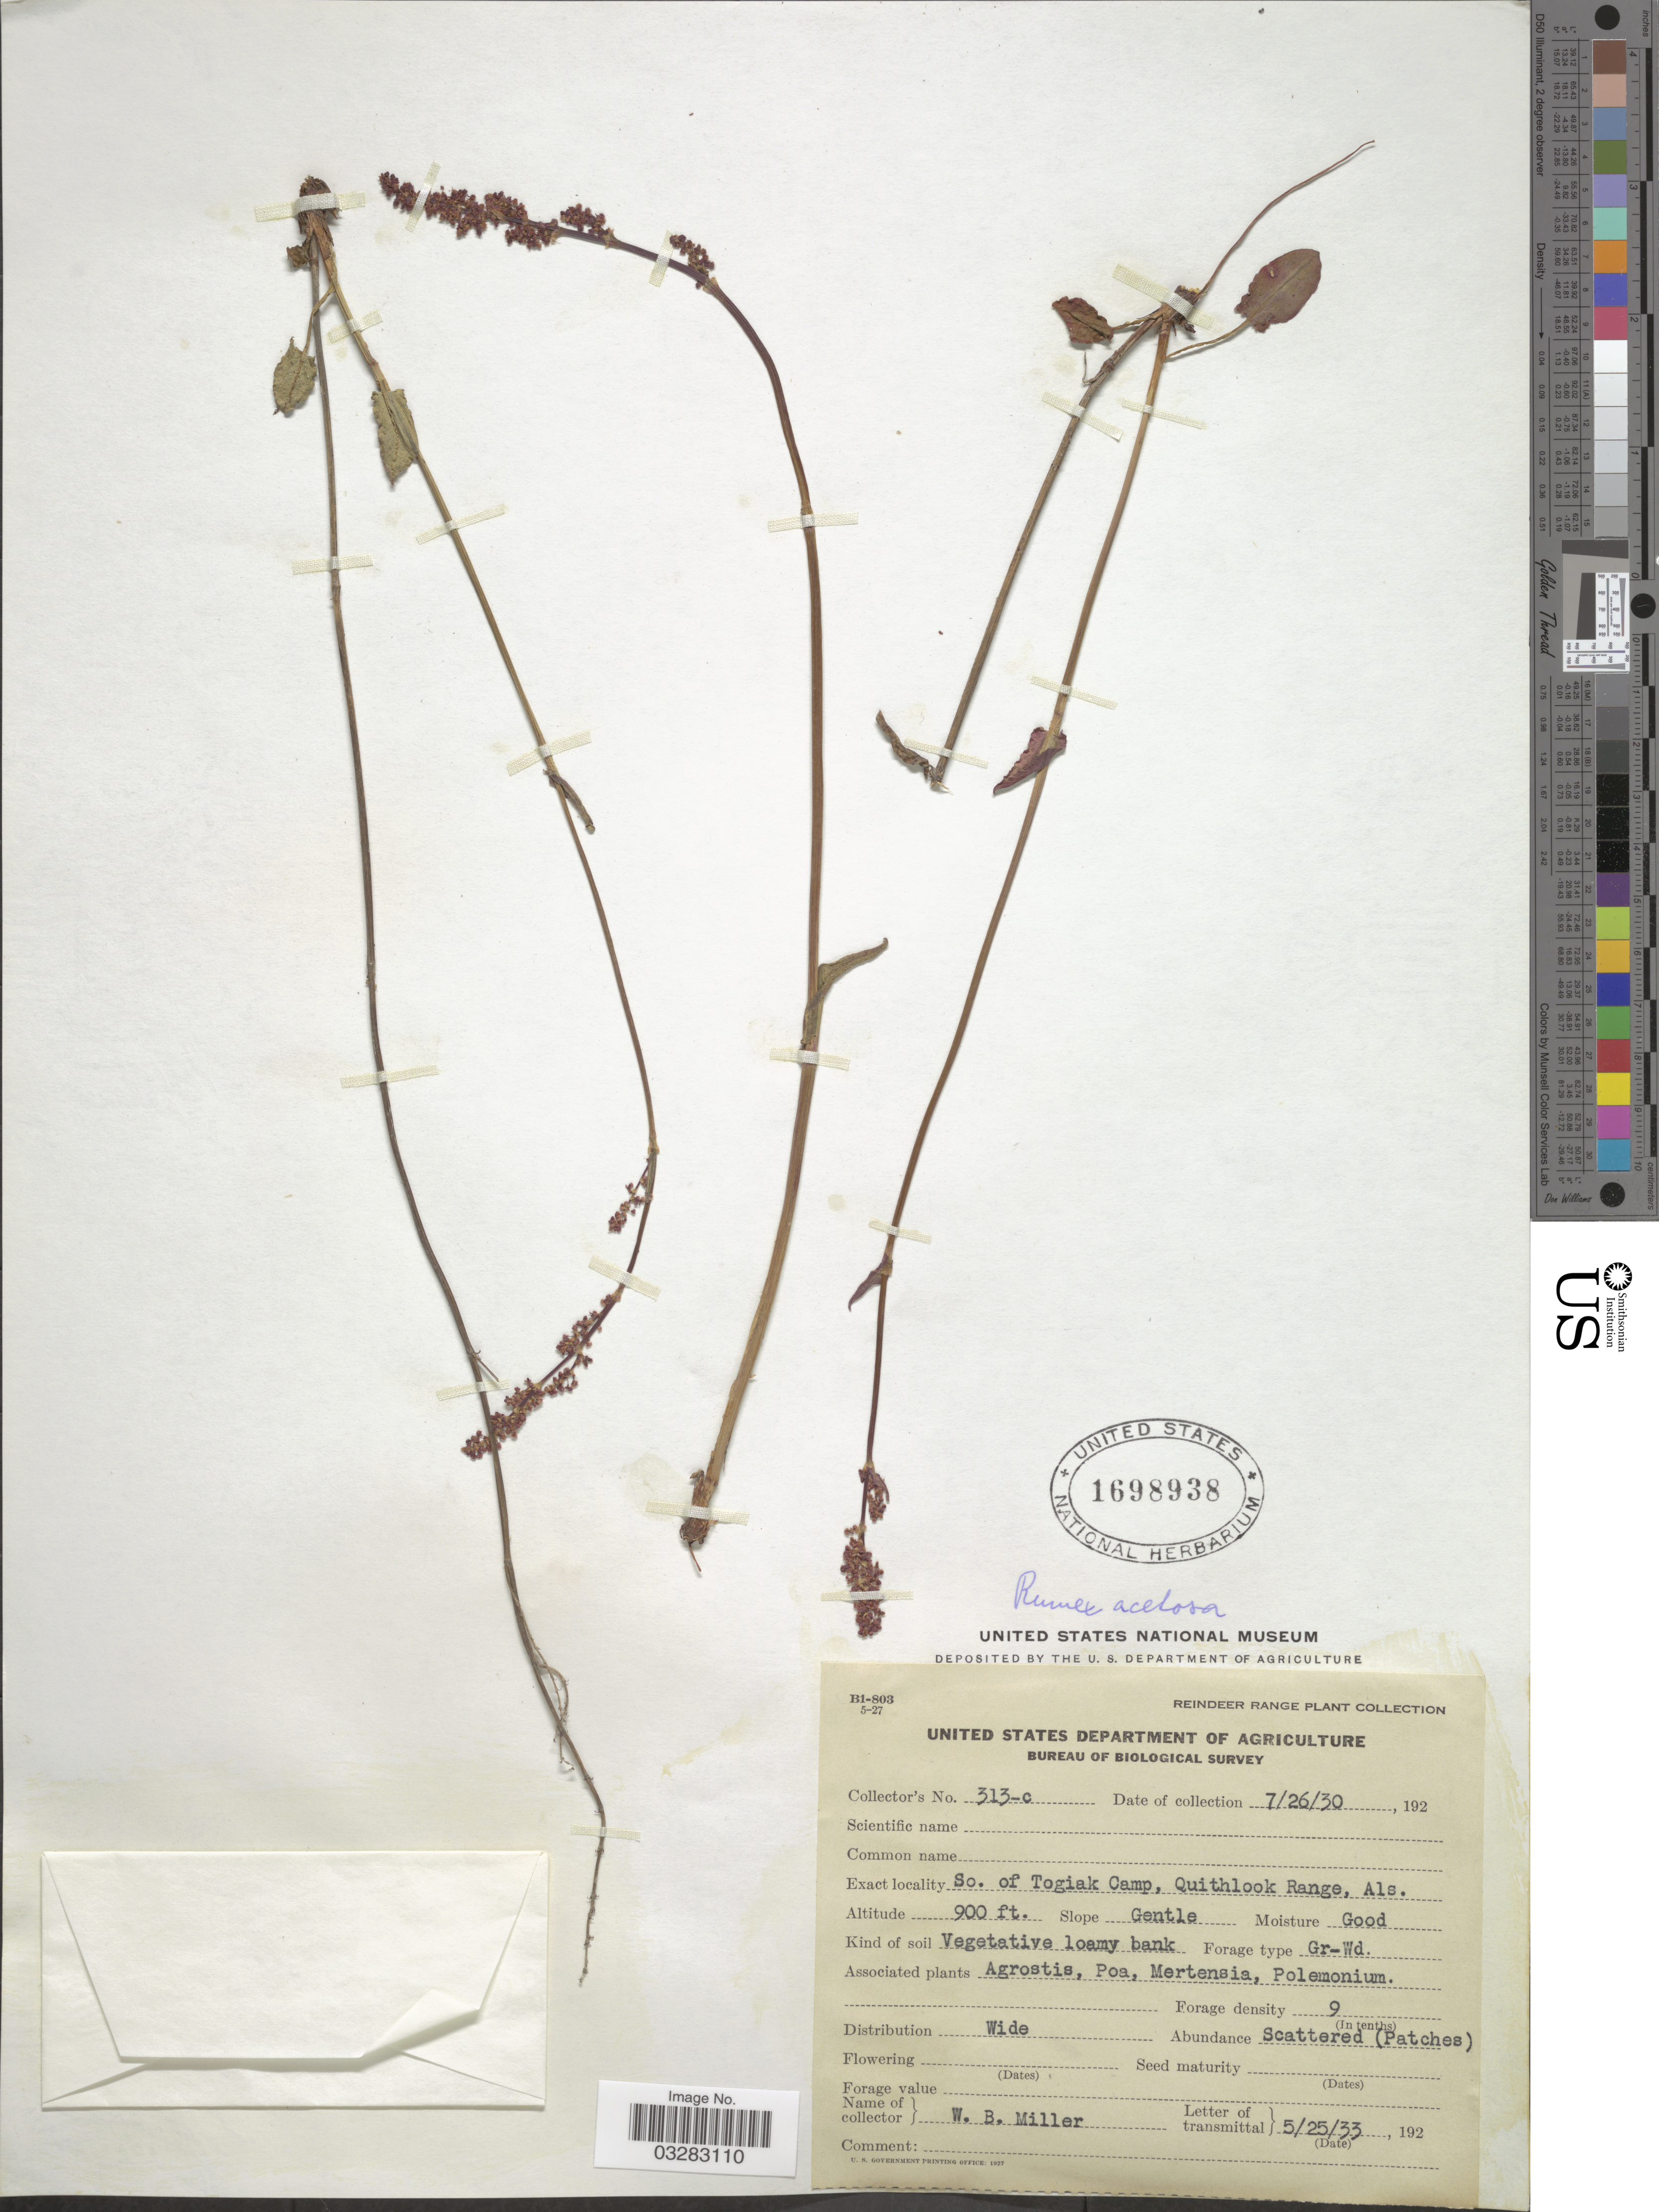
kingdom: Plantae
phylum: Tracheophyta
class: Magnoliopsida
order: Caryophyllales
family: Polygonaceae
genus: Rumex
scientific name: Rumex acetosa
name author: L.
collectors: W. Miller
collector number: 313-c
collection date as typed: Transcribed d/m/y: 26/7/30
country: United States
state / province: Alaska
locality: So. of Togiak Camp, Quithlook Range, Als.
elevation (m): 274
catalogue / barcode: US 1698938